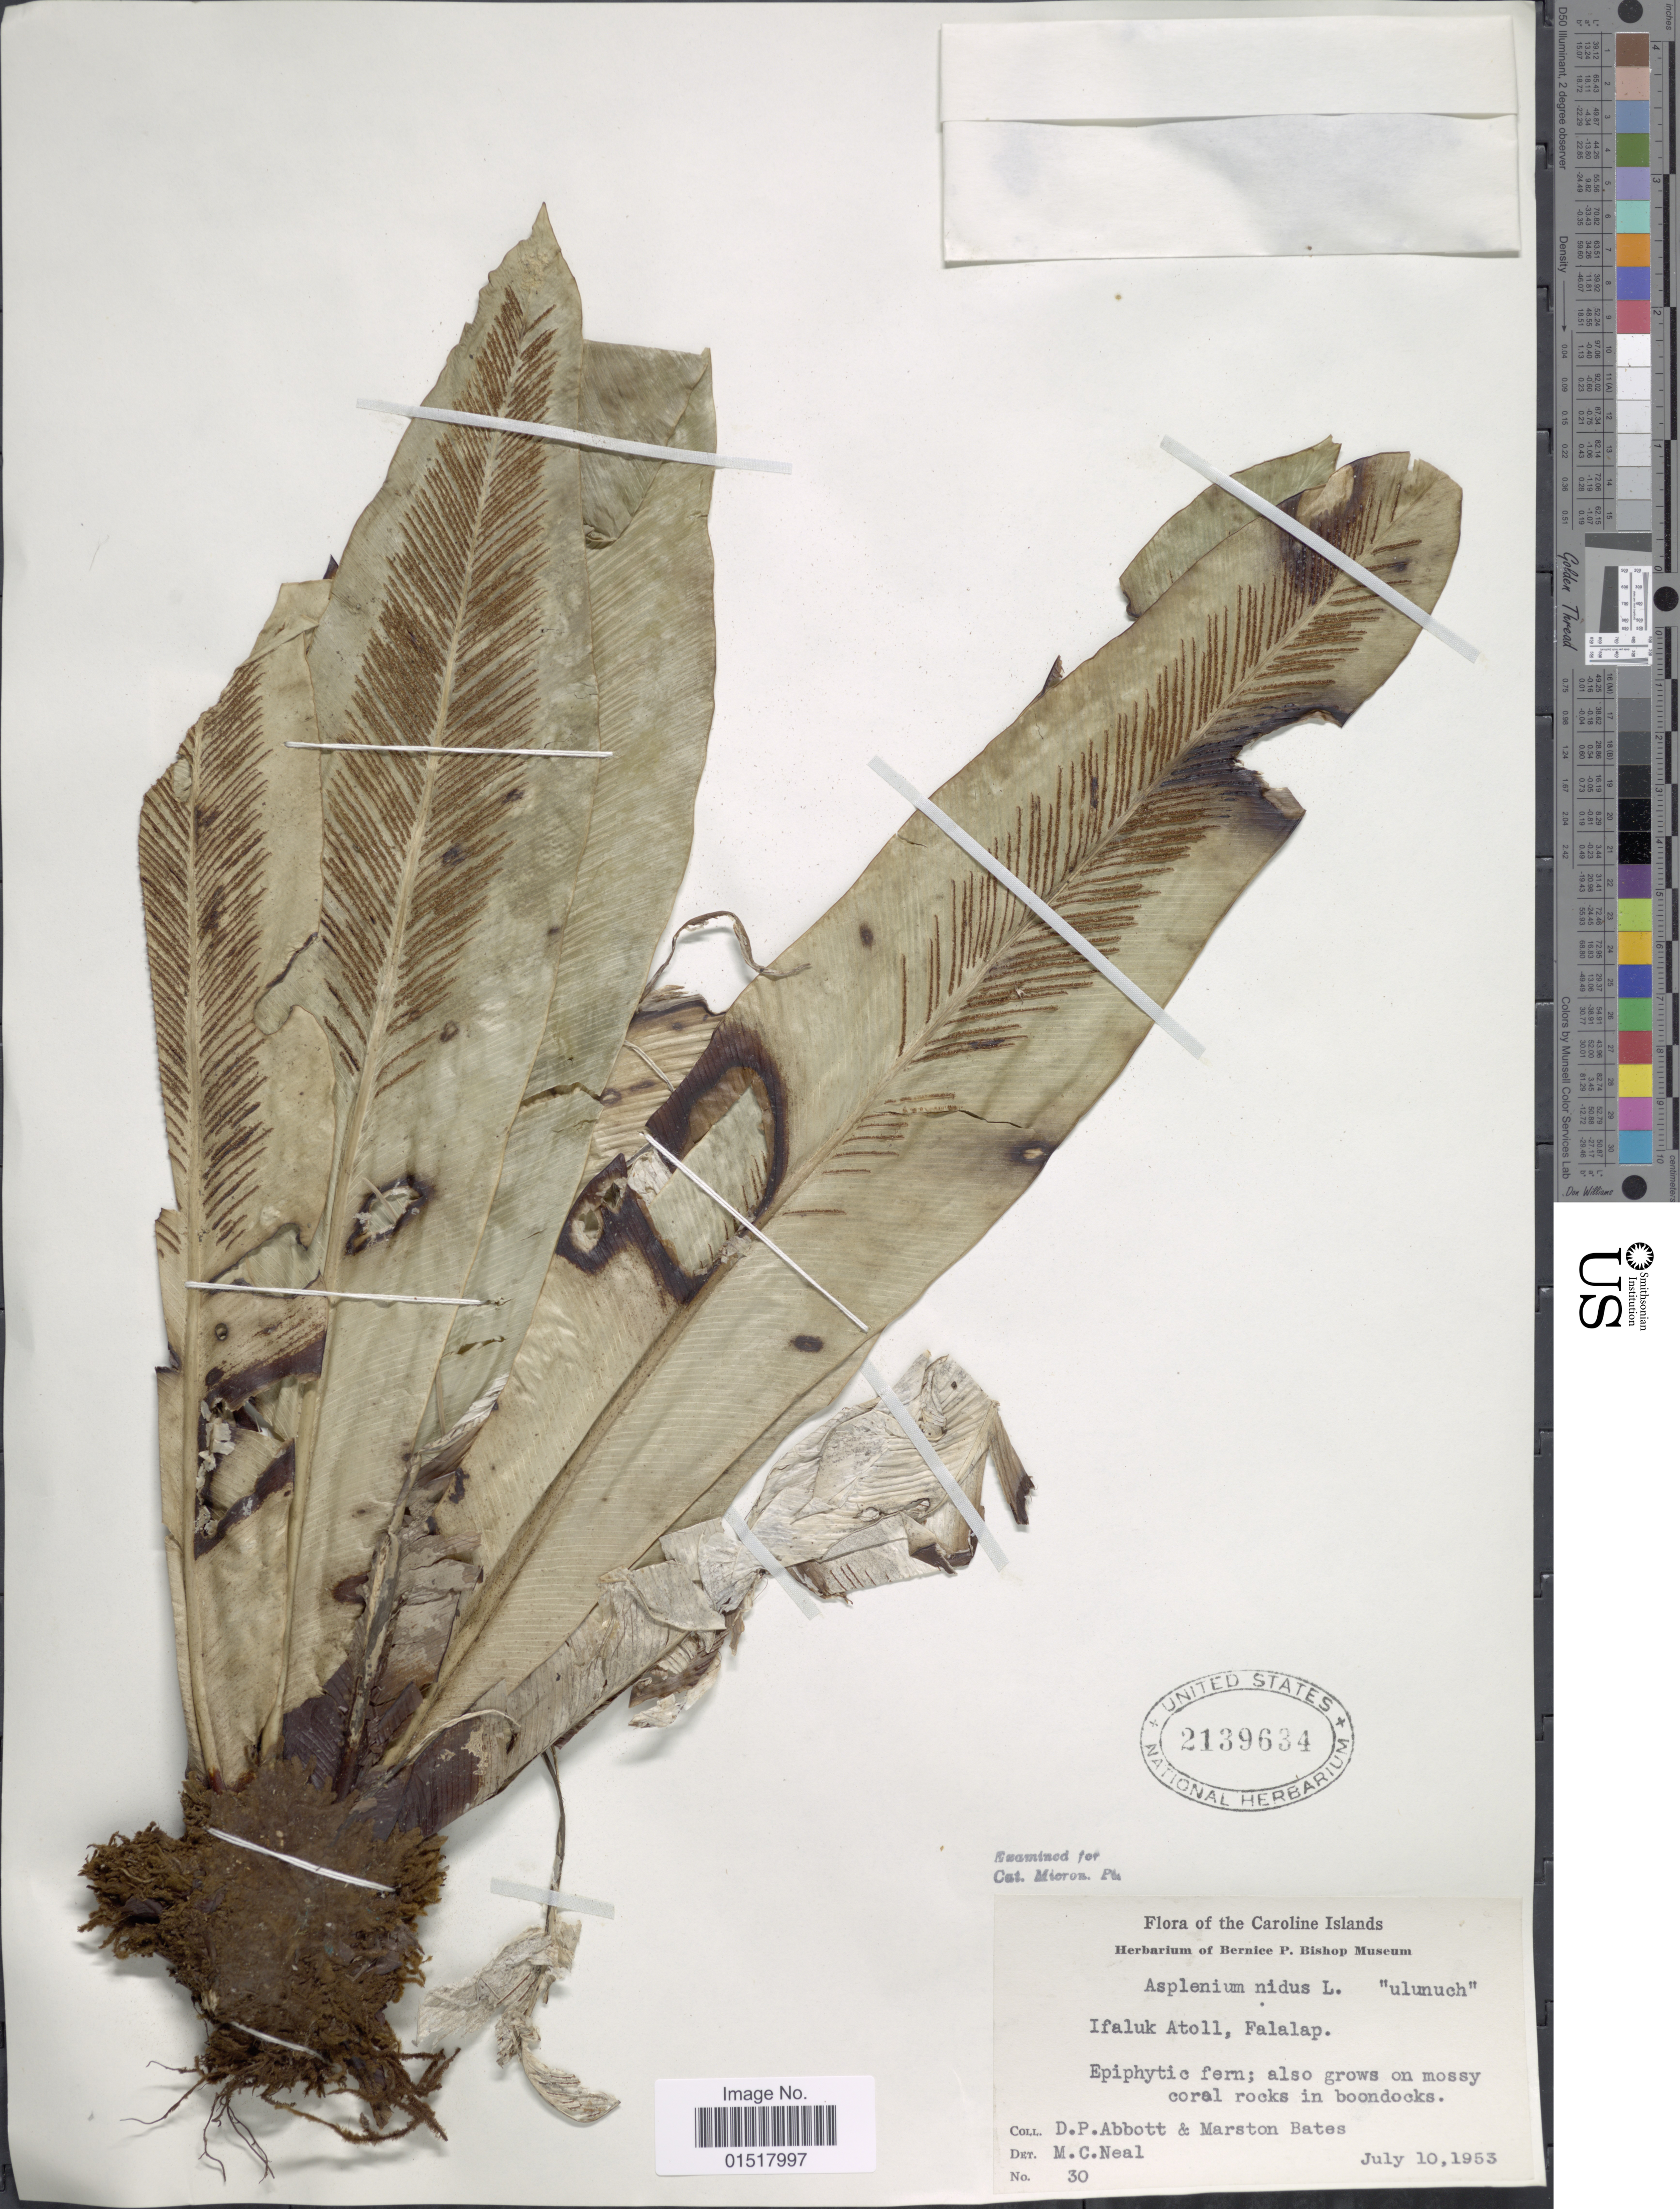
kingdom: Plantae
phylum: Tracheophyta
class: Polypodiopsida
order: Polypodiales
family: Aspleniaceae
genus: Asplenium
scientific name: Asplenium nidus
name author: L.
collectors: D. P. Abbott & M. Bates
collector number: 30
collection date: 1953-07-10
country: Micronesia, Federated States of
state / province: Yap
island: Ifalik [Ifaluk] Atoll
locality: Caroline Islands. Ifaluk Atoll. Falalap.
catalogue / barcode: US 2139634